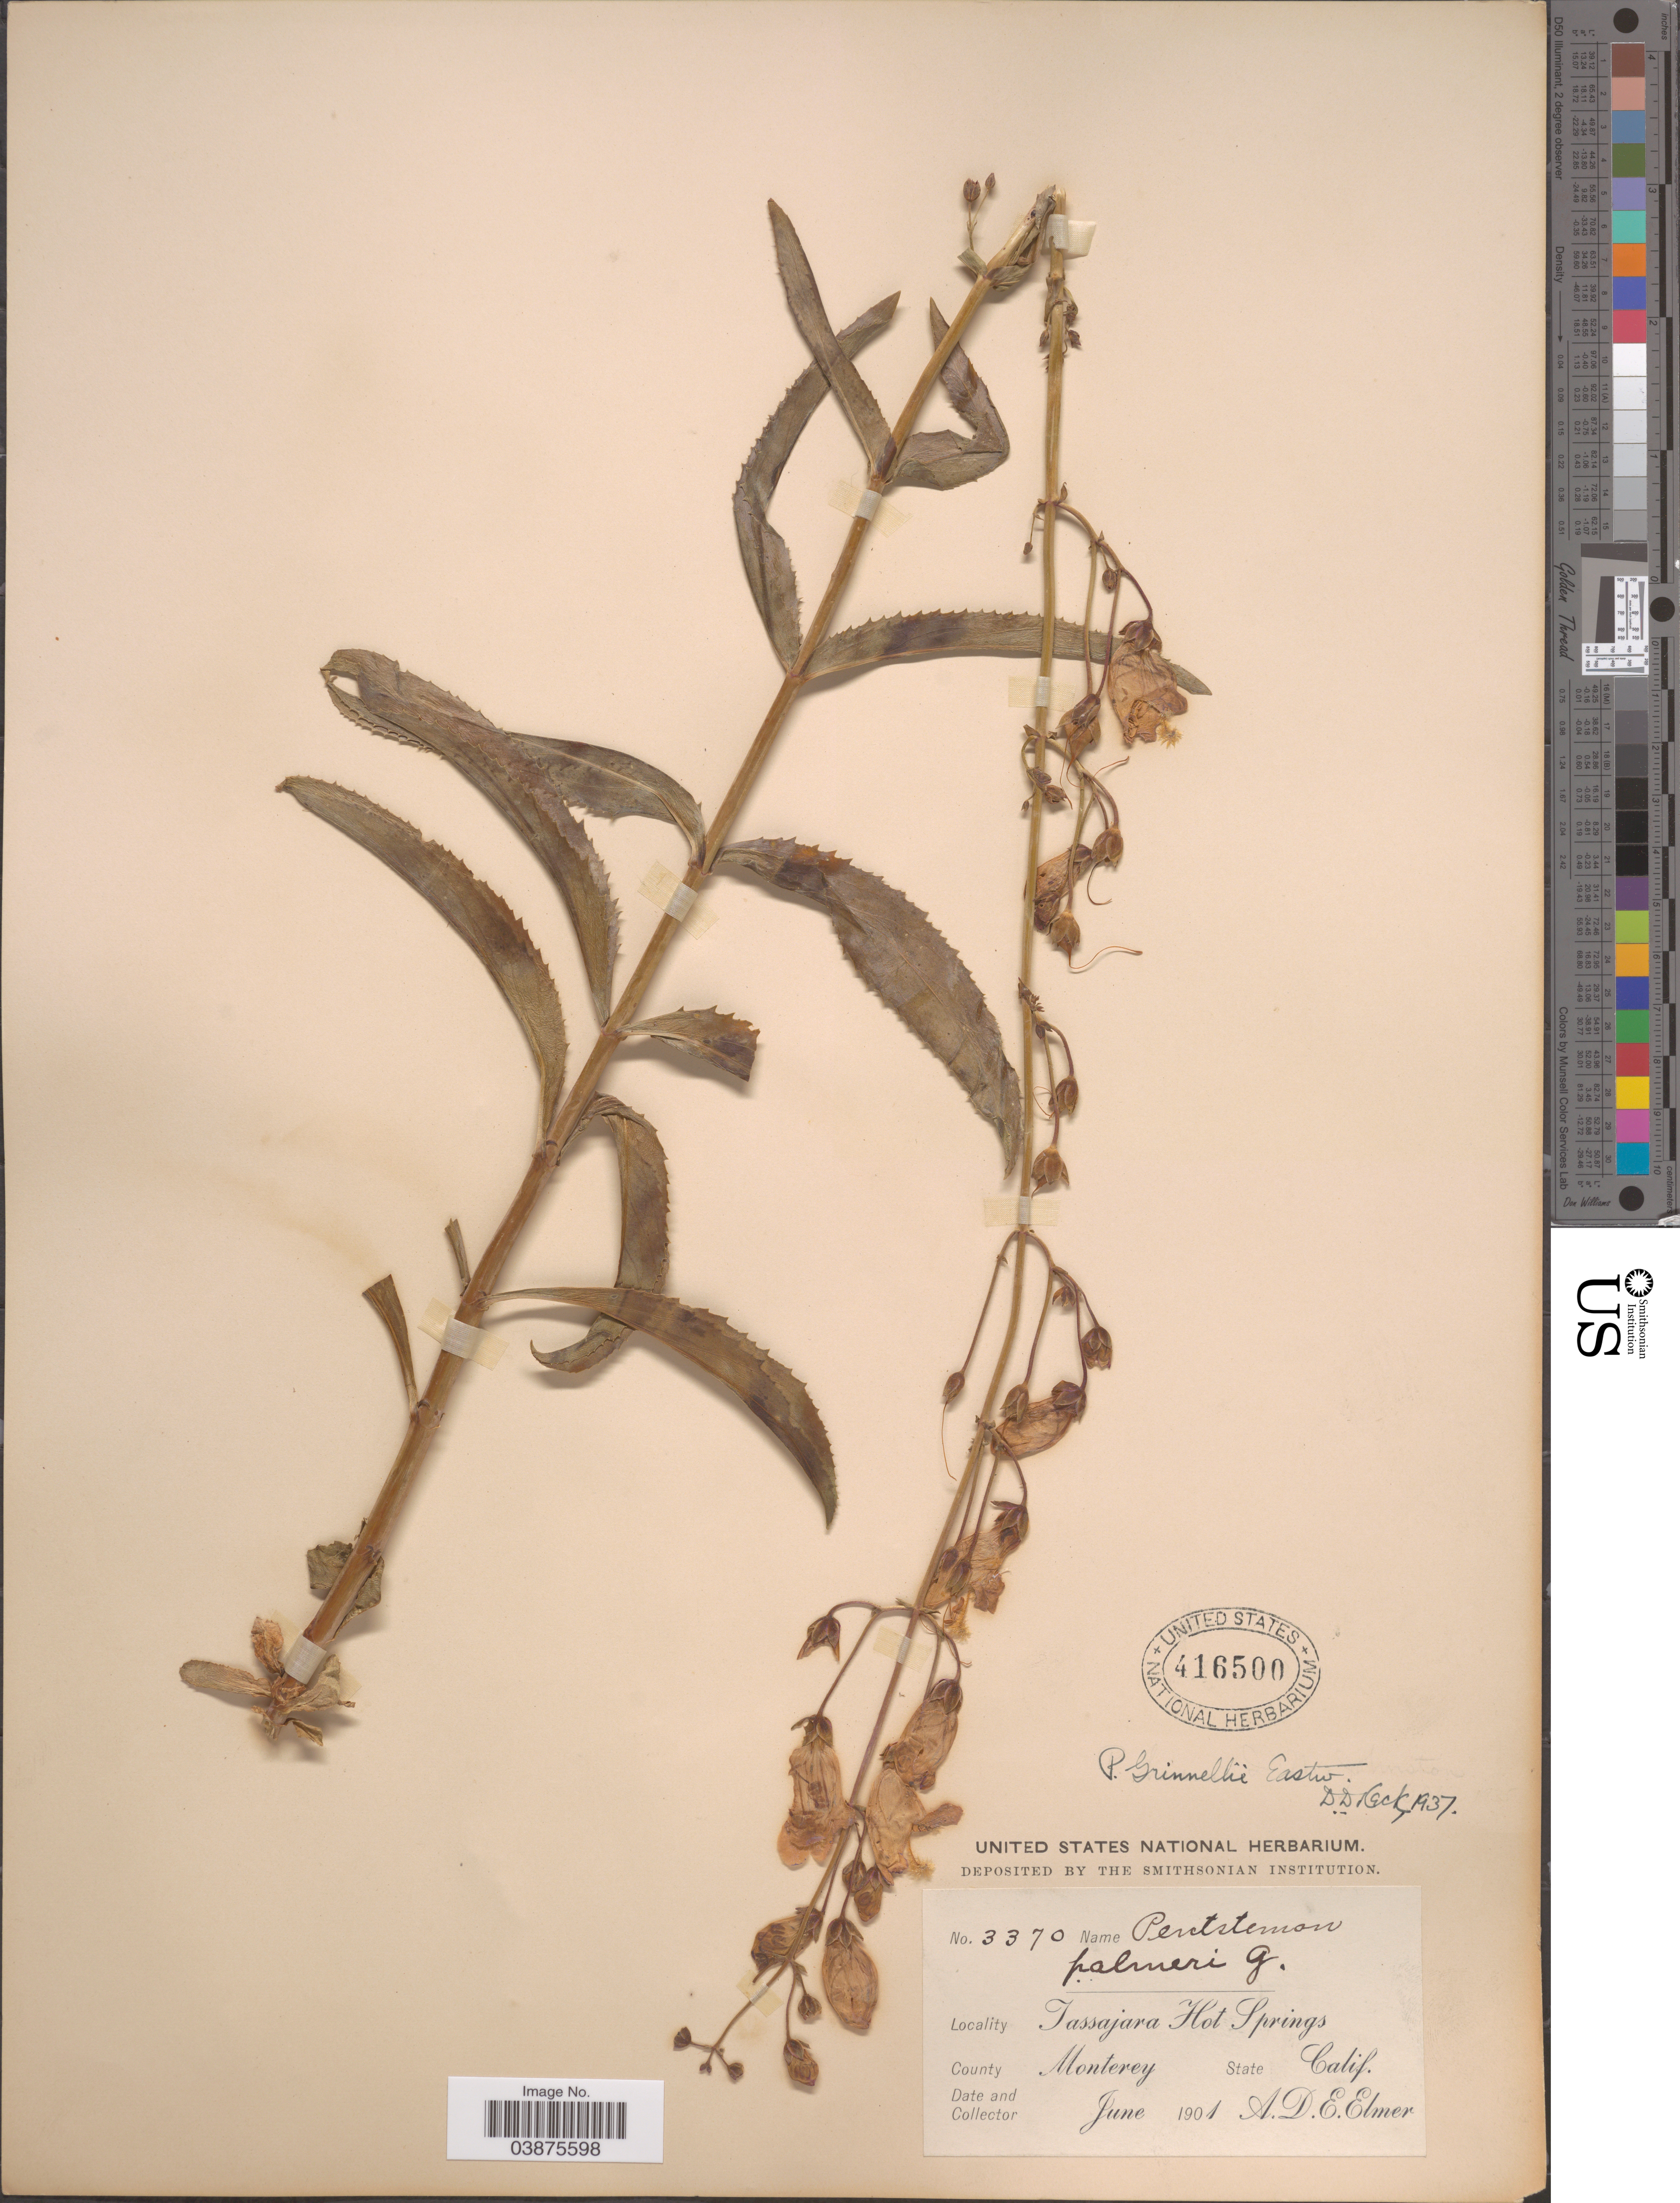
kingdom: Plantae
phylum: Tracheophyta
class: Magnoliopsida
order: Lamiales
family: Plantaginaceae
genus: Penstemon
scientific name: Penstemon grinnellii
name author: Eastw.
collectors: A. D. E. Elmer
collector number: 3370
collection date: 1901-06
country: United States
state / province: California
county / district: Monterey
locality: Tassajara Hot Springs. County Monterey.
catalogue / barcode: US 416500